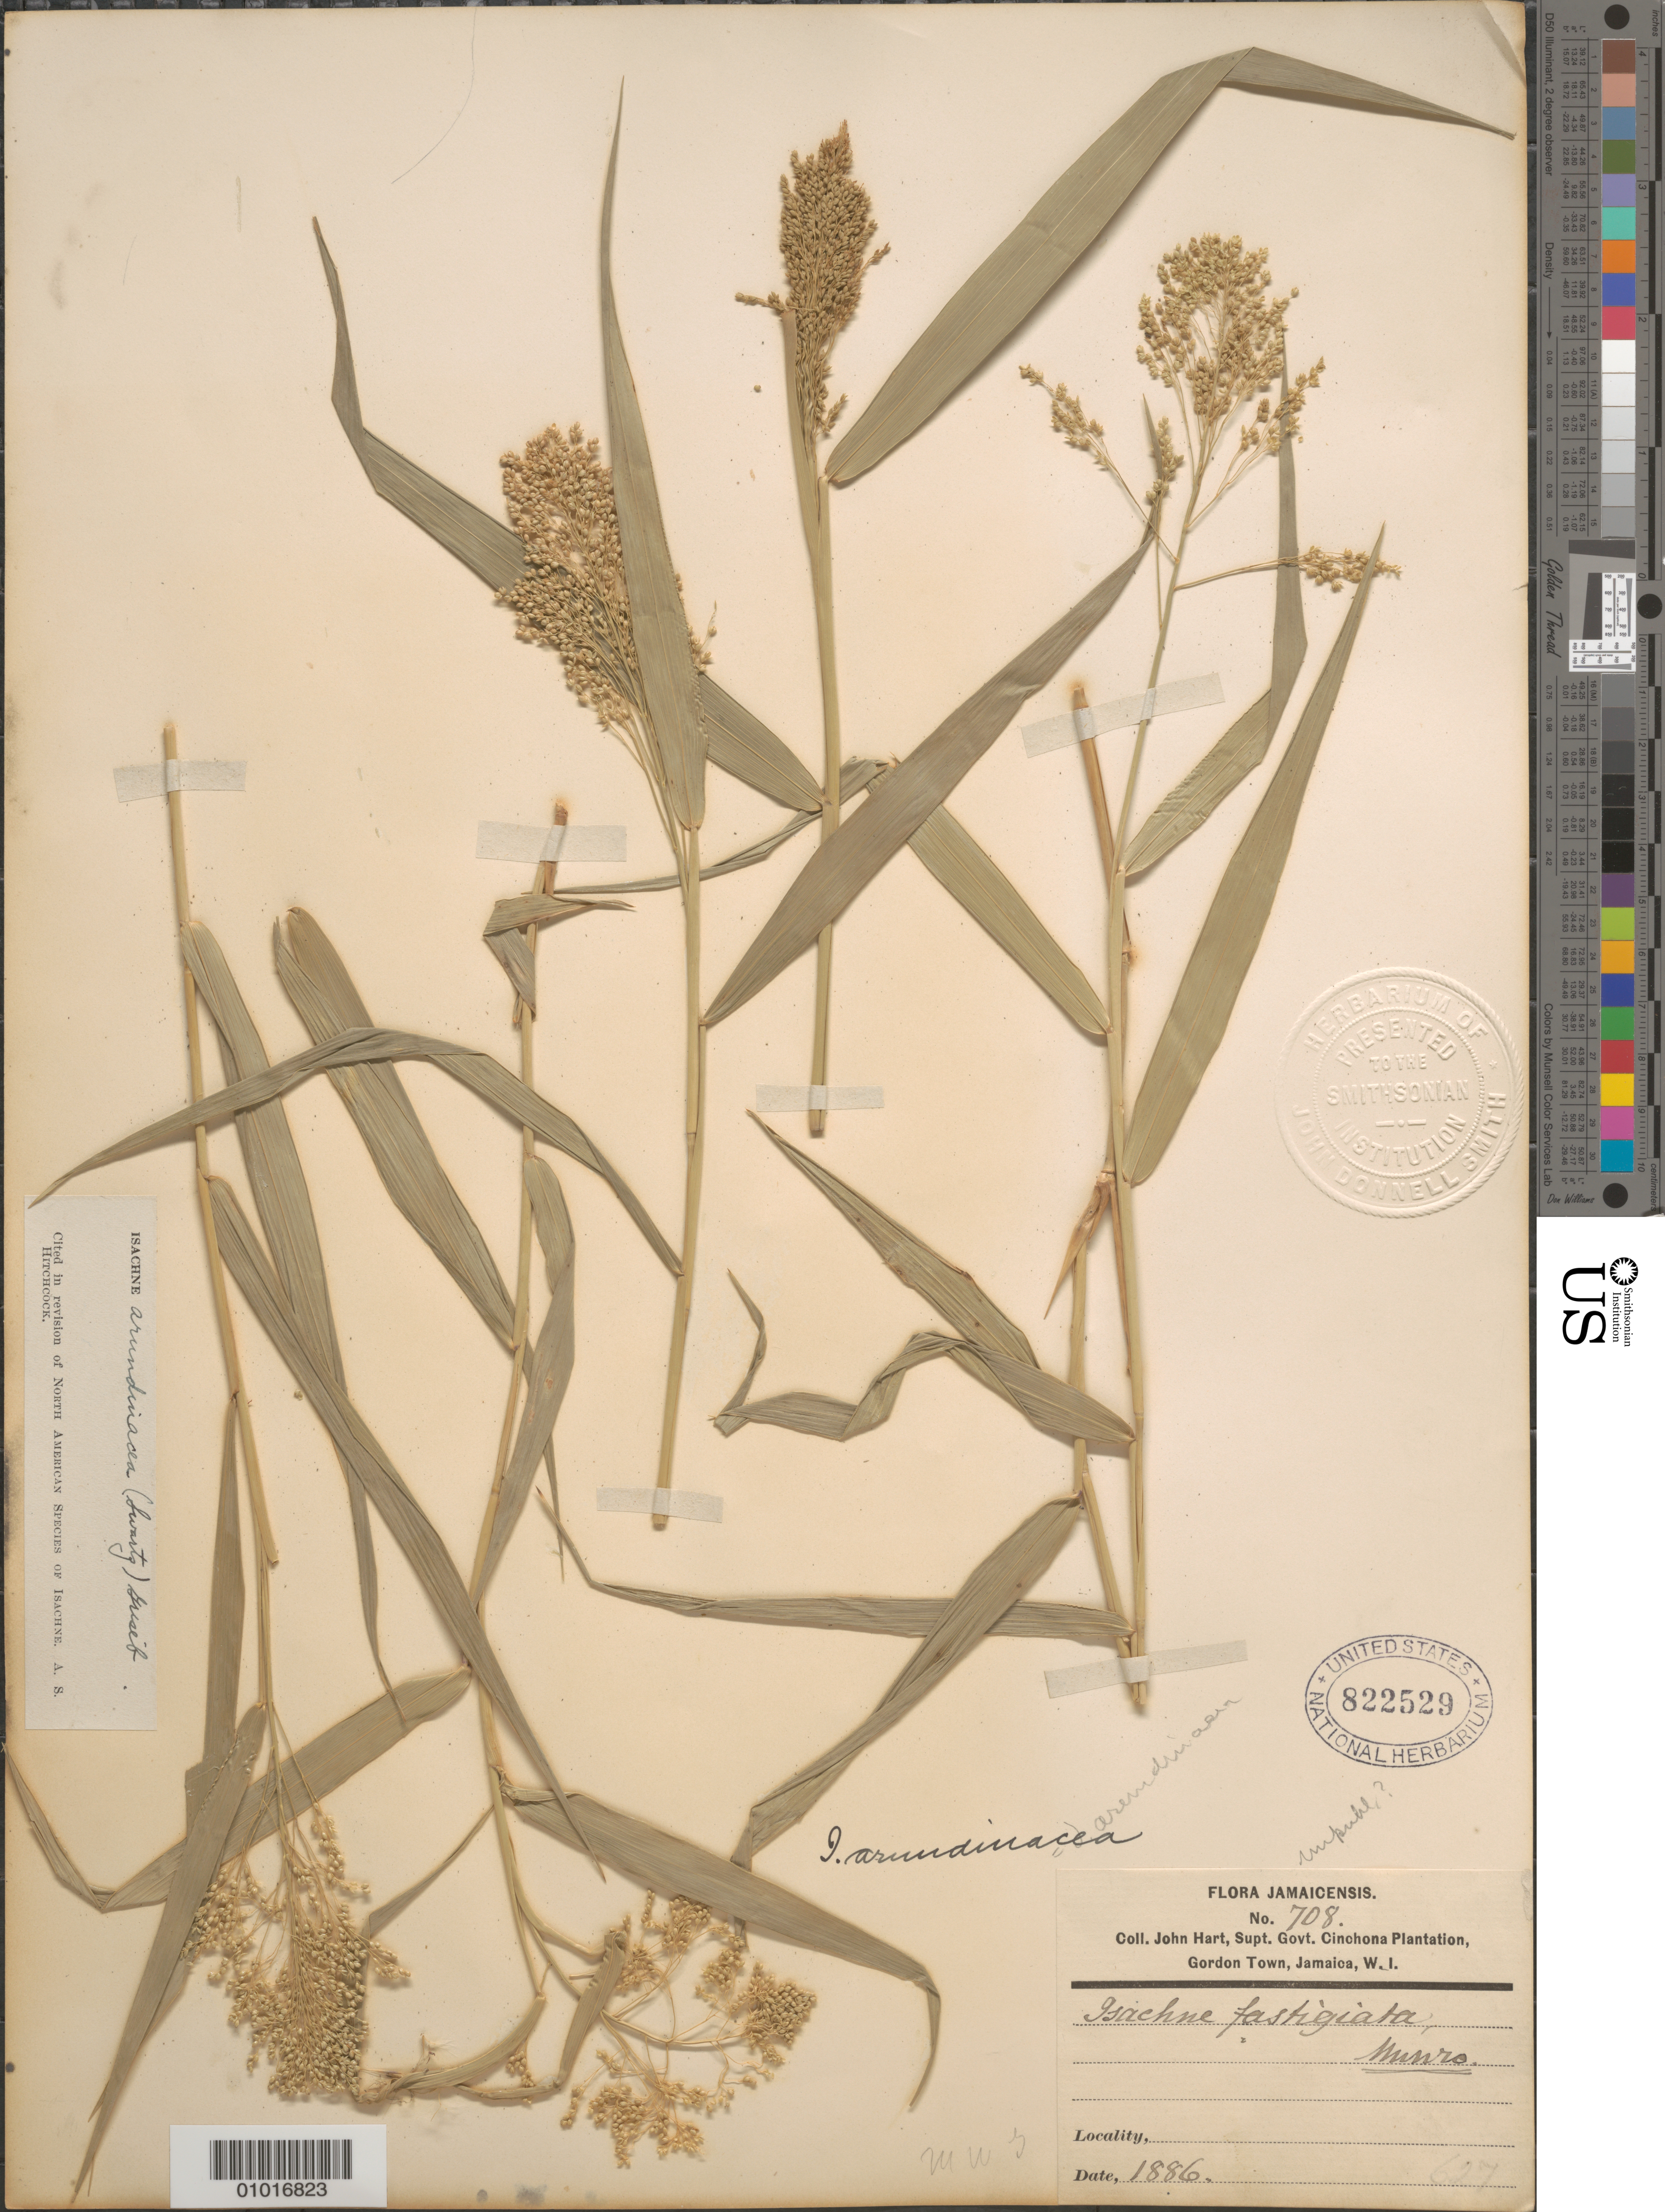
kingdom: Plantae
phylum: Tracheophyta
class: Liliopsida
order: Poales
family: Poaceae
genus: Isachne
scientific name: Isachne arundinacea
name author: (Sw.) Griseb.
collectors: J. Hart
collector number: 708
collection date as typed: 01 Jan 1886 to 31 Dec 1886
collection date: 1886-01-01/1886-12-31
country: Jamaica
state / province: Saint Andrew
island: Jamaica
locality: Cinchona Plantation, Gordon town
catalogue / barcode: US 822529